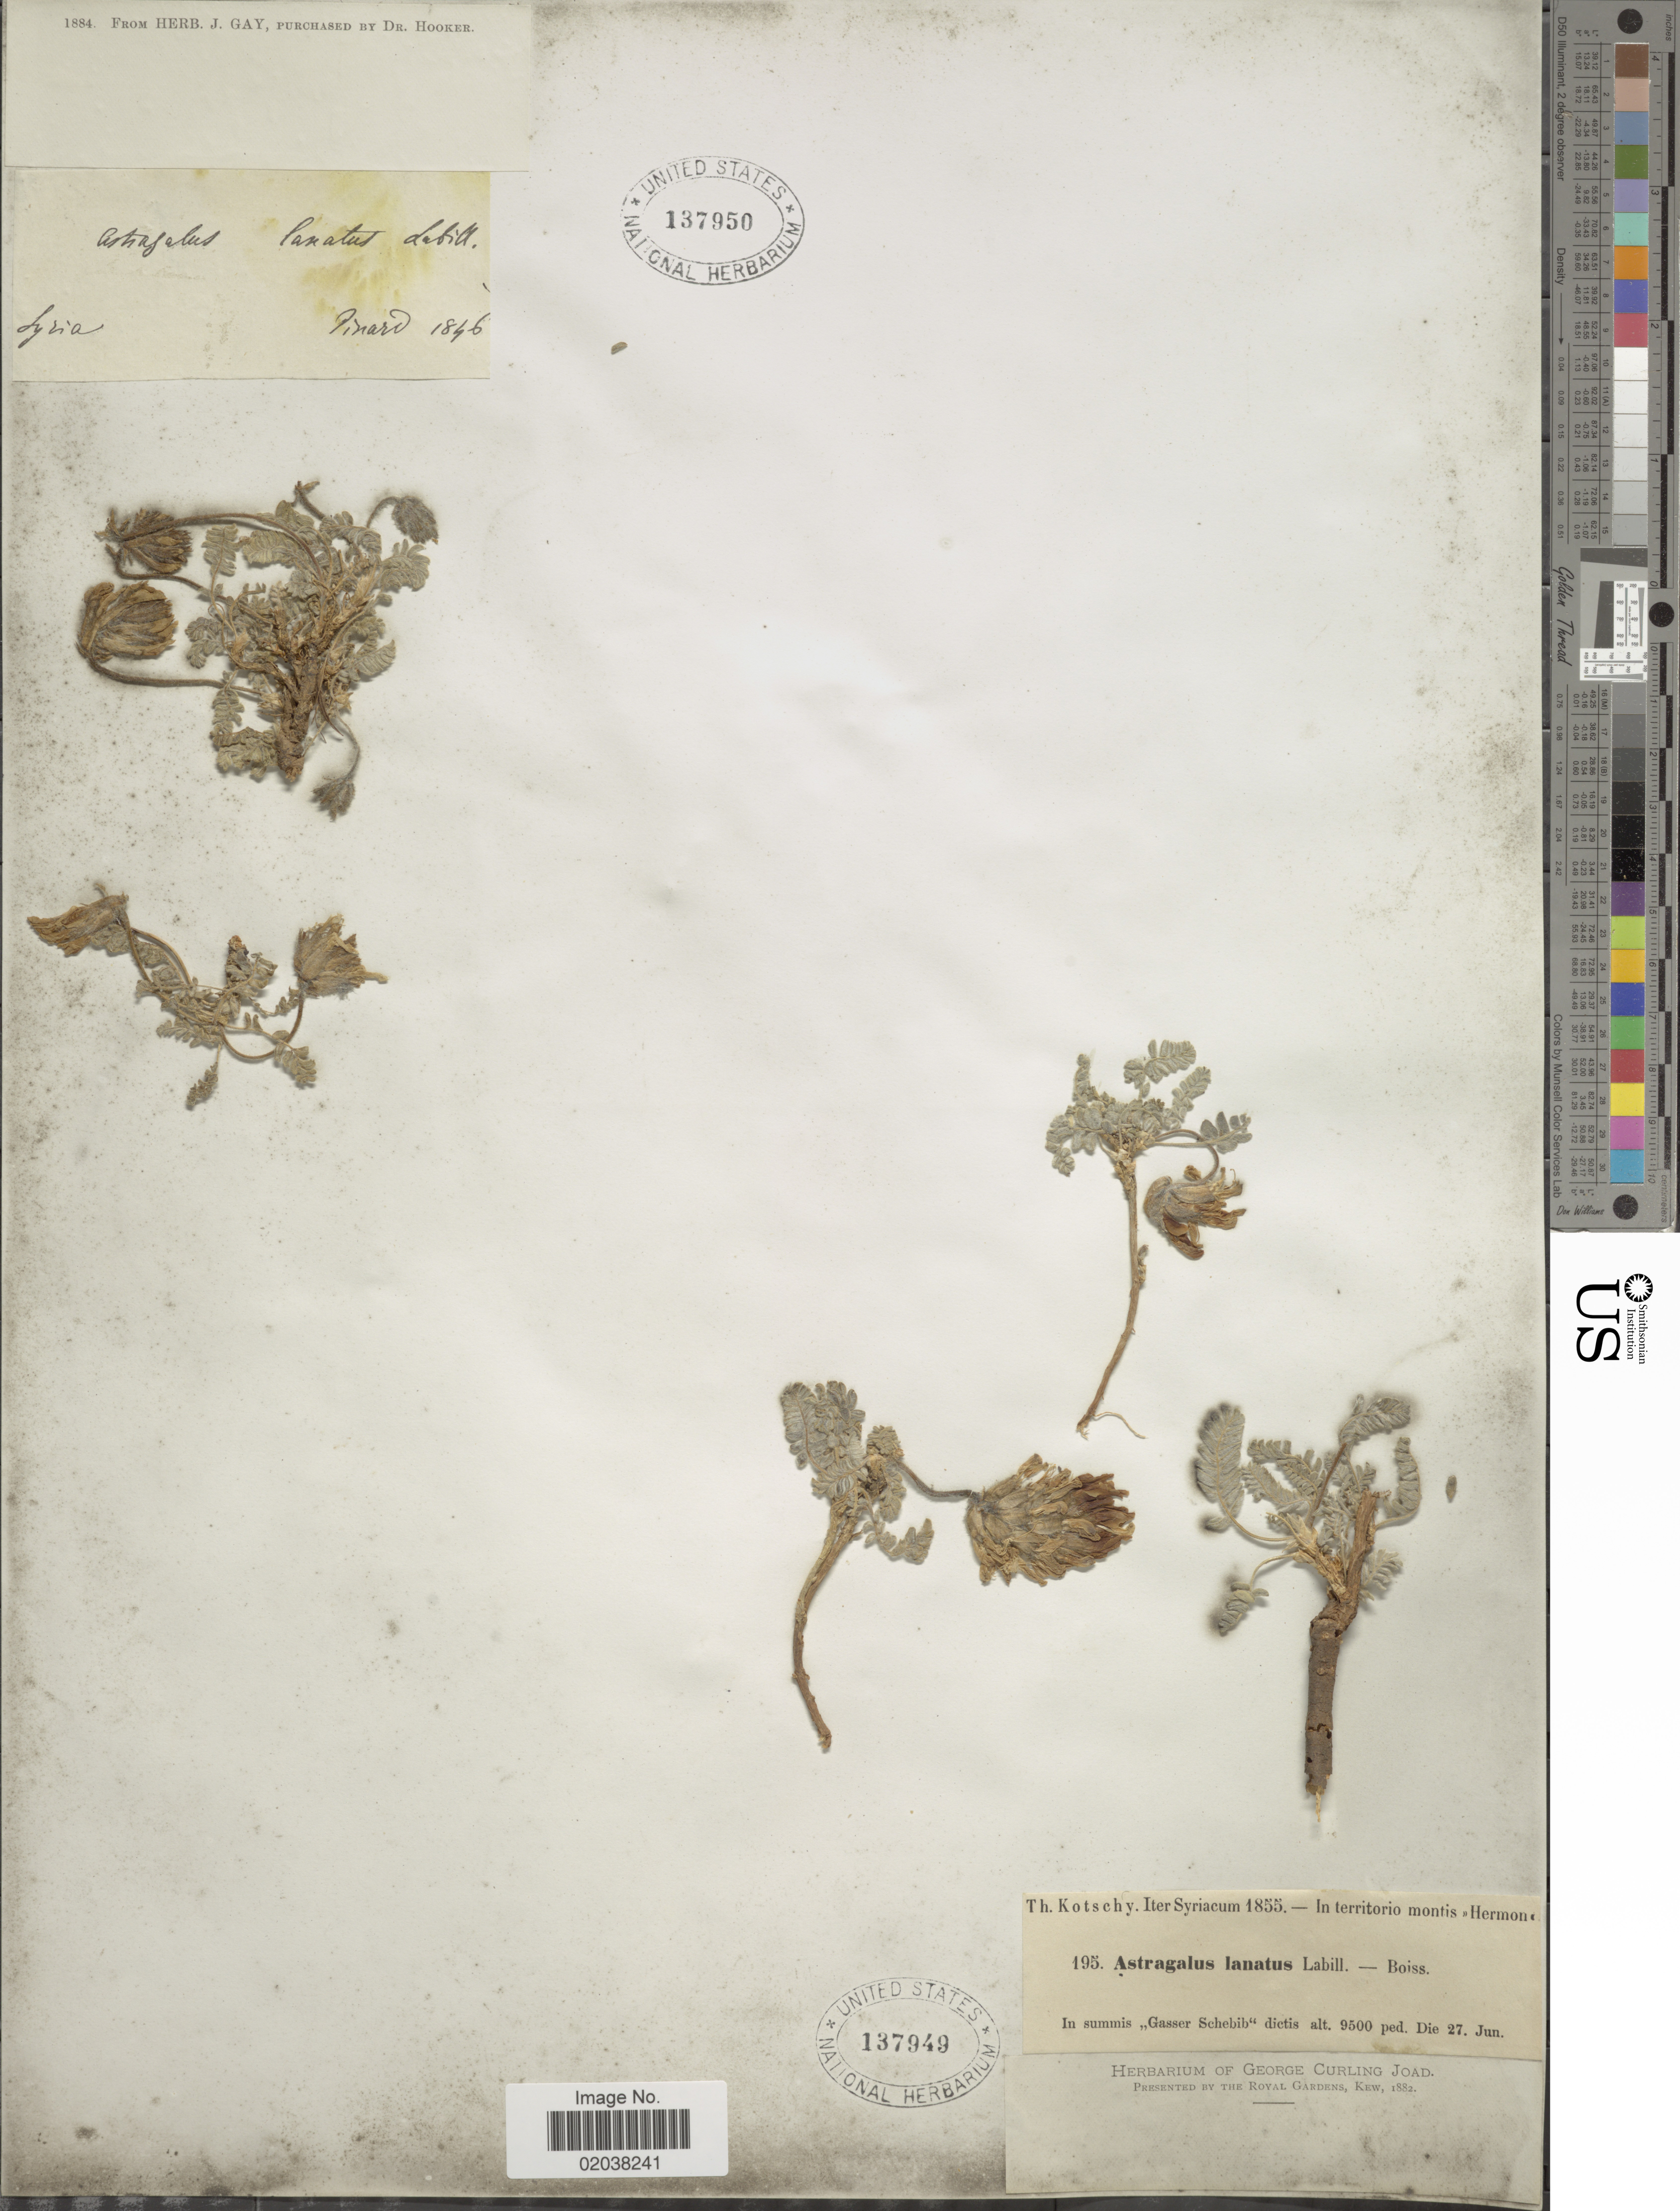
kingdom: Plantae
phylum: Tracheophyta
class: Magnoliopsida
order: Fabales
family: Fabaceae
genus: Astragalus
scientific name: Astragalus lanatus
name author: Labill.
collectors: K. G. Kotschy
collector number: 195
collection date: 1855-06-27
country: Syria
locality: In territorio montis Hermon, in summis, Gasser Schebib dictis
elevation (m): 2896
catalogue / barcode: US 137949